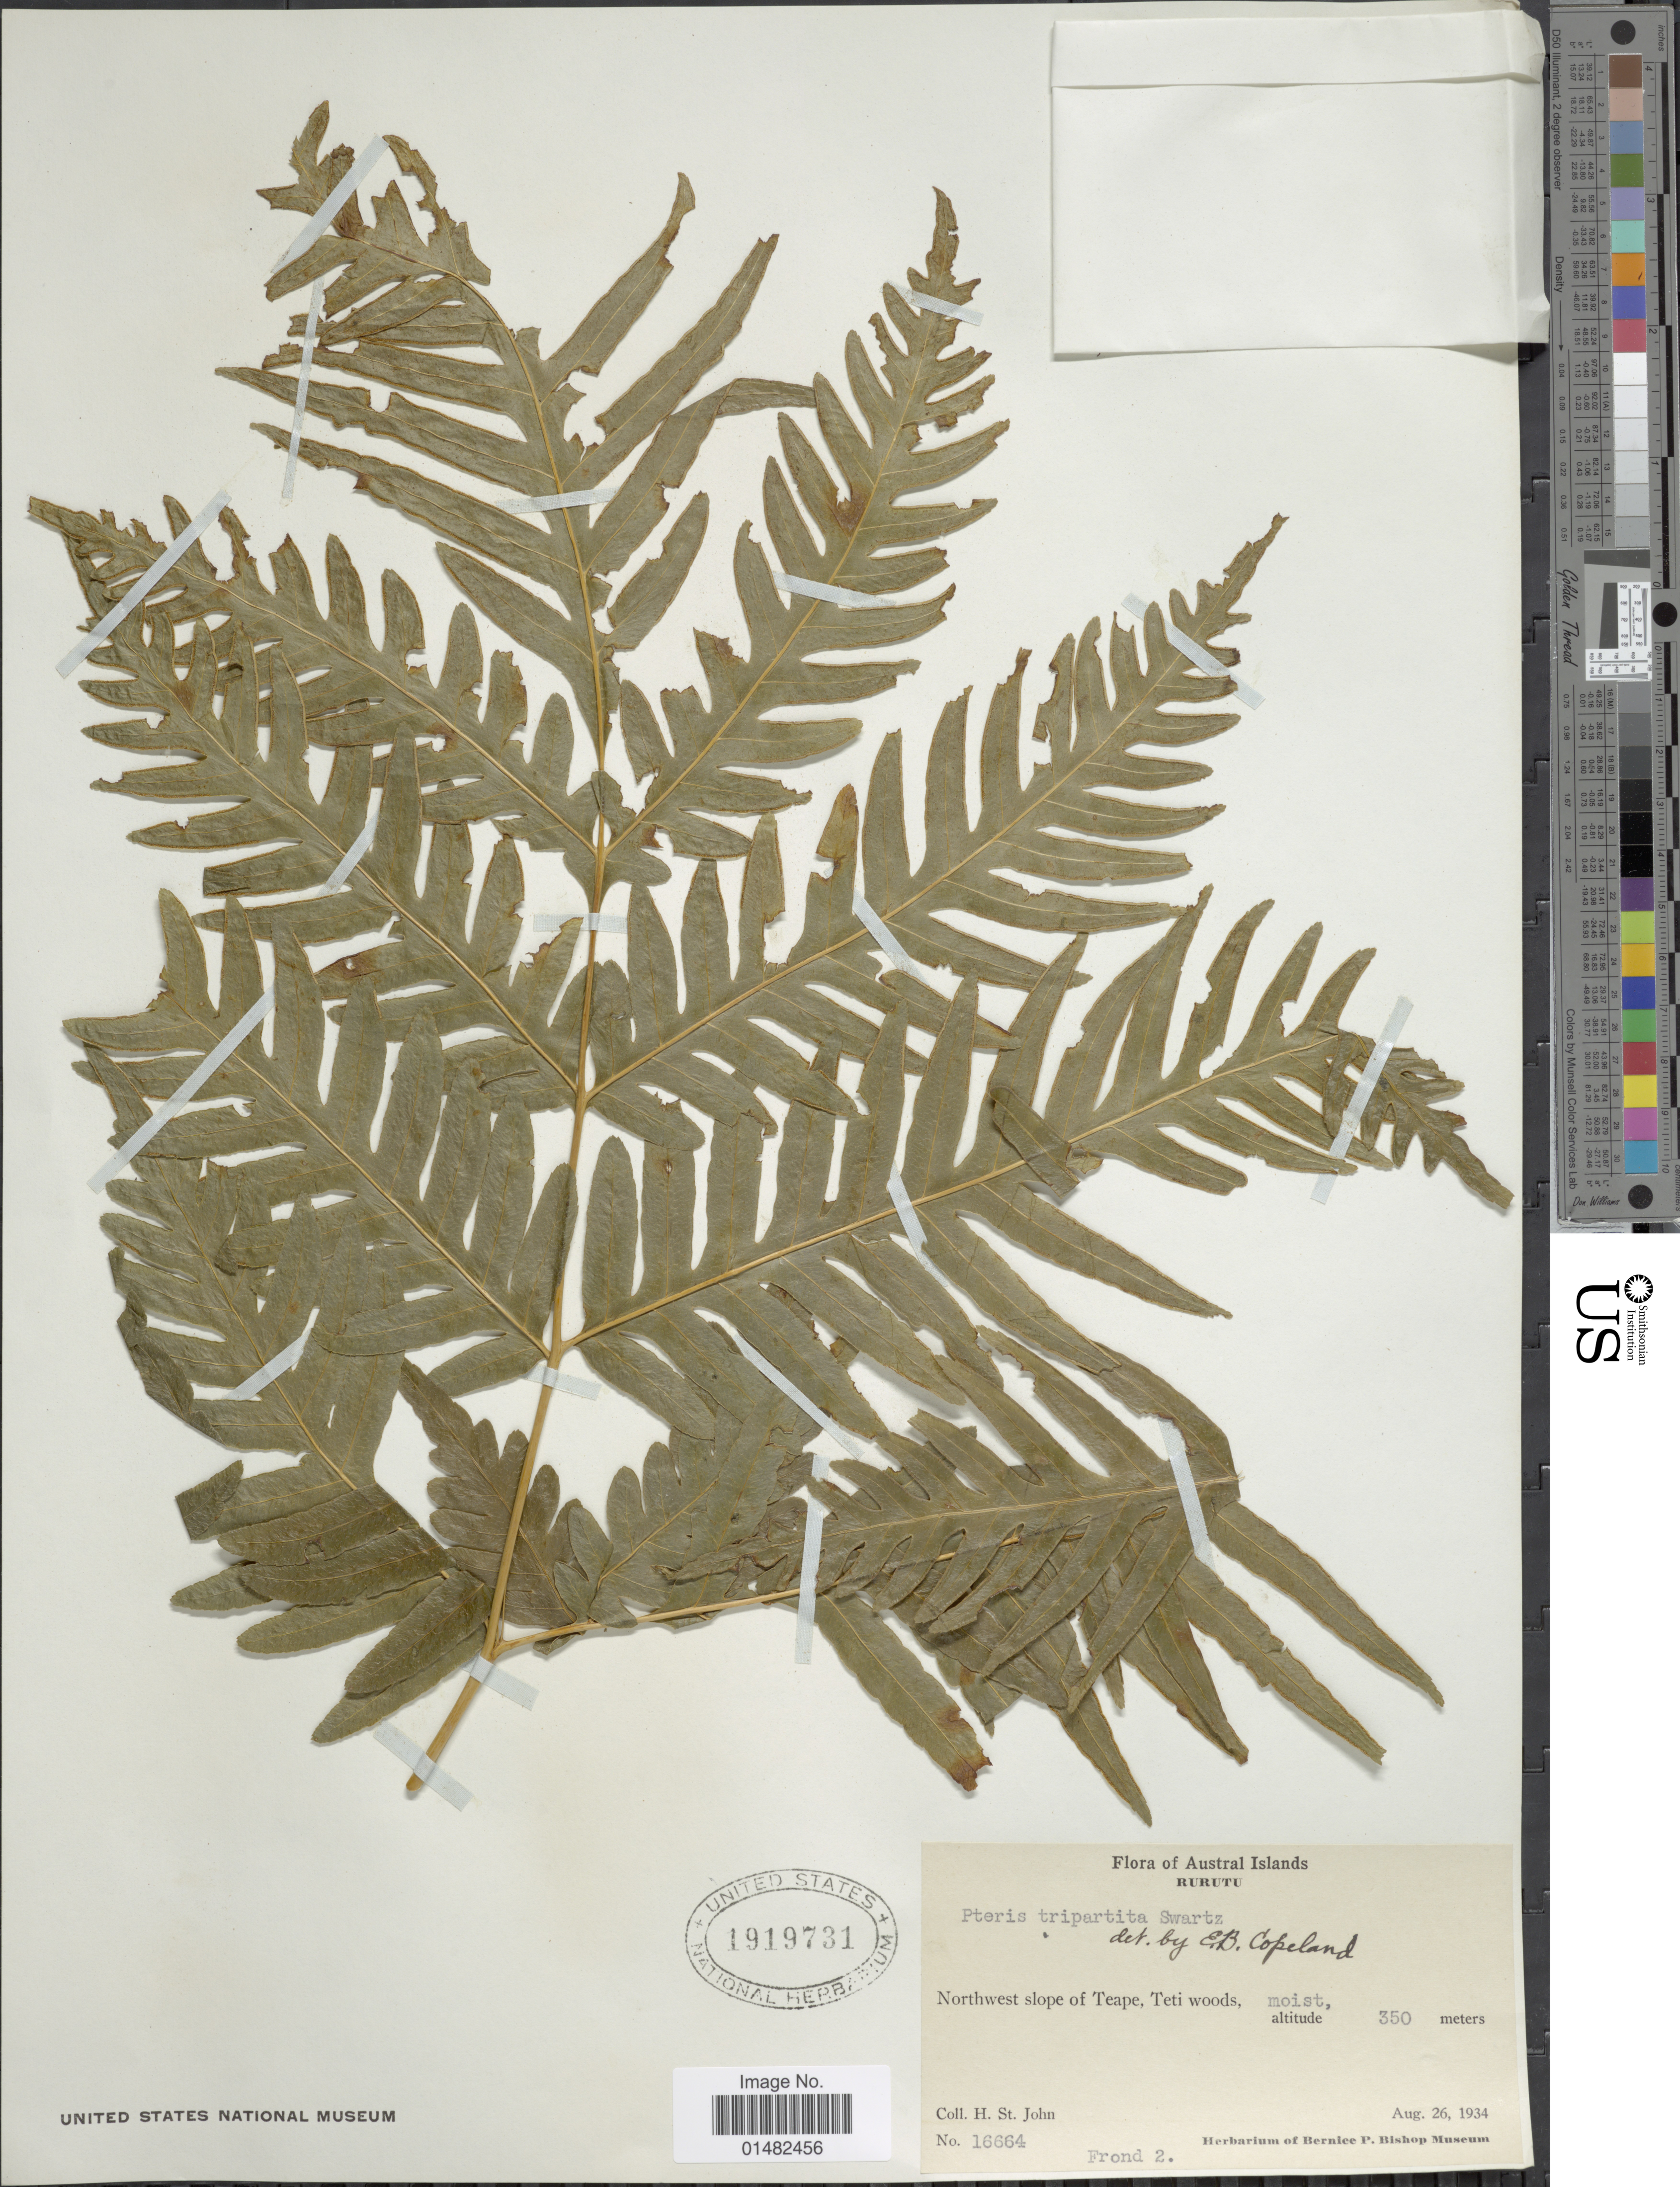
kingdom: Plantae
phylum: Tracheophyta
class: Polypodiopsida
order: Polypodiales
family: Pteridaceae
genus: Pteris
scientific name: Pteris comans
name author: G. Forst.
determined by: Florence, J.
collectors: H. St. John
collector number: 16664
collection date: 1934-08-26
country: French Polynesia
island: Rurutu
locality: Austral Islands, Rurutu, Northwest slope of Teape, Teti woods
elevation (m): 350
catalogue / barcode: US 1919731